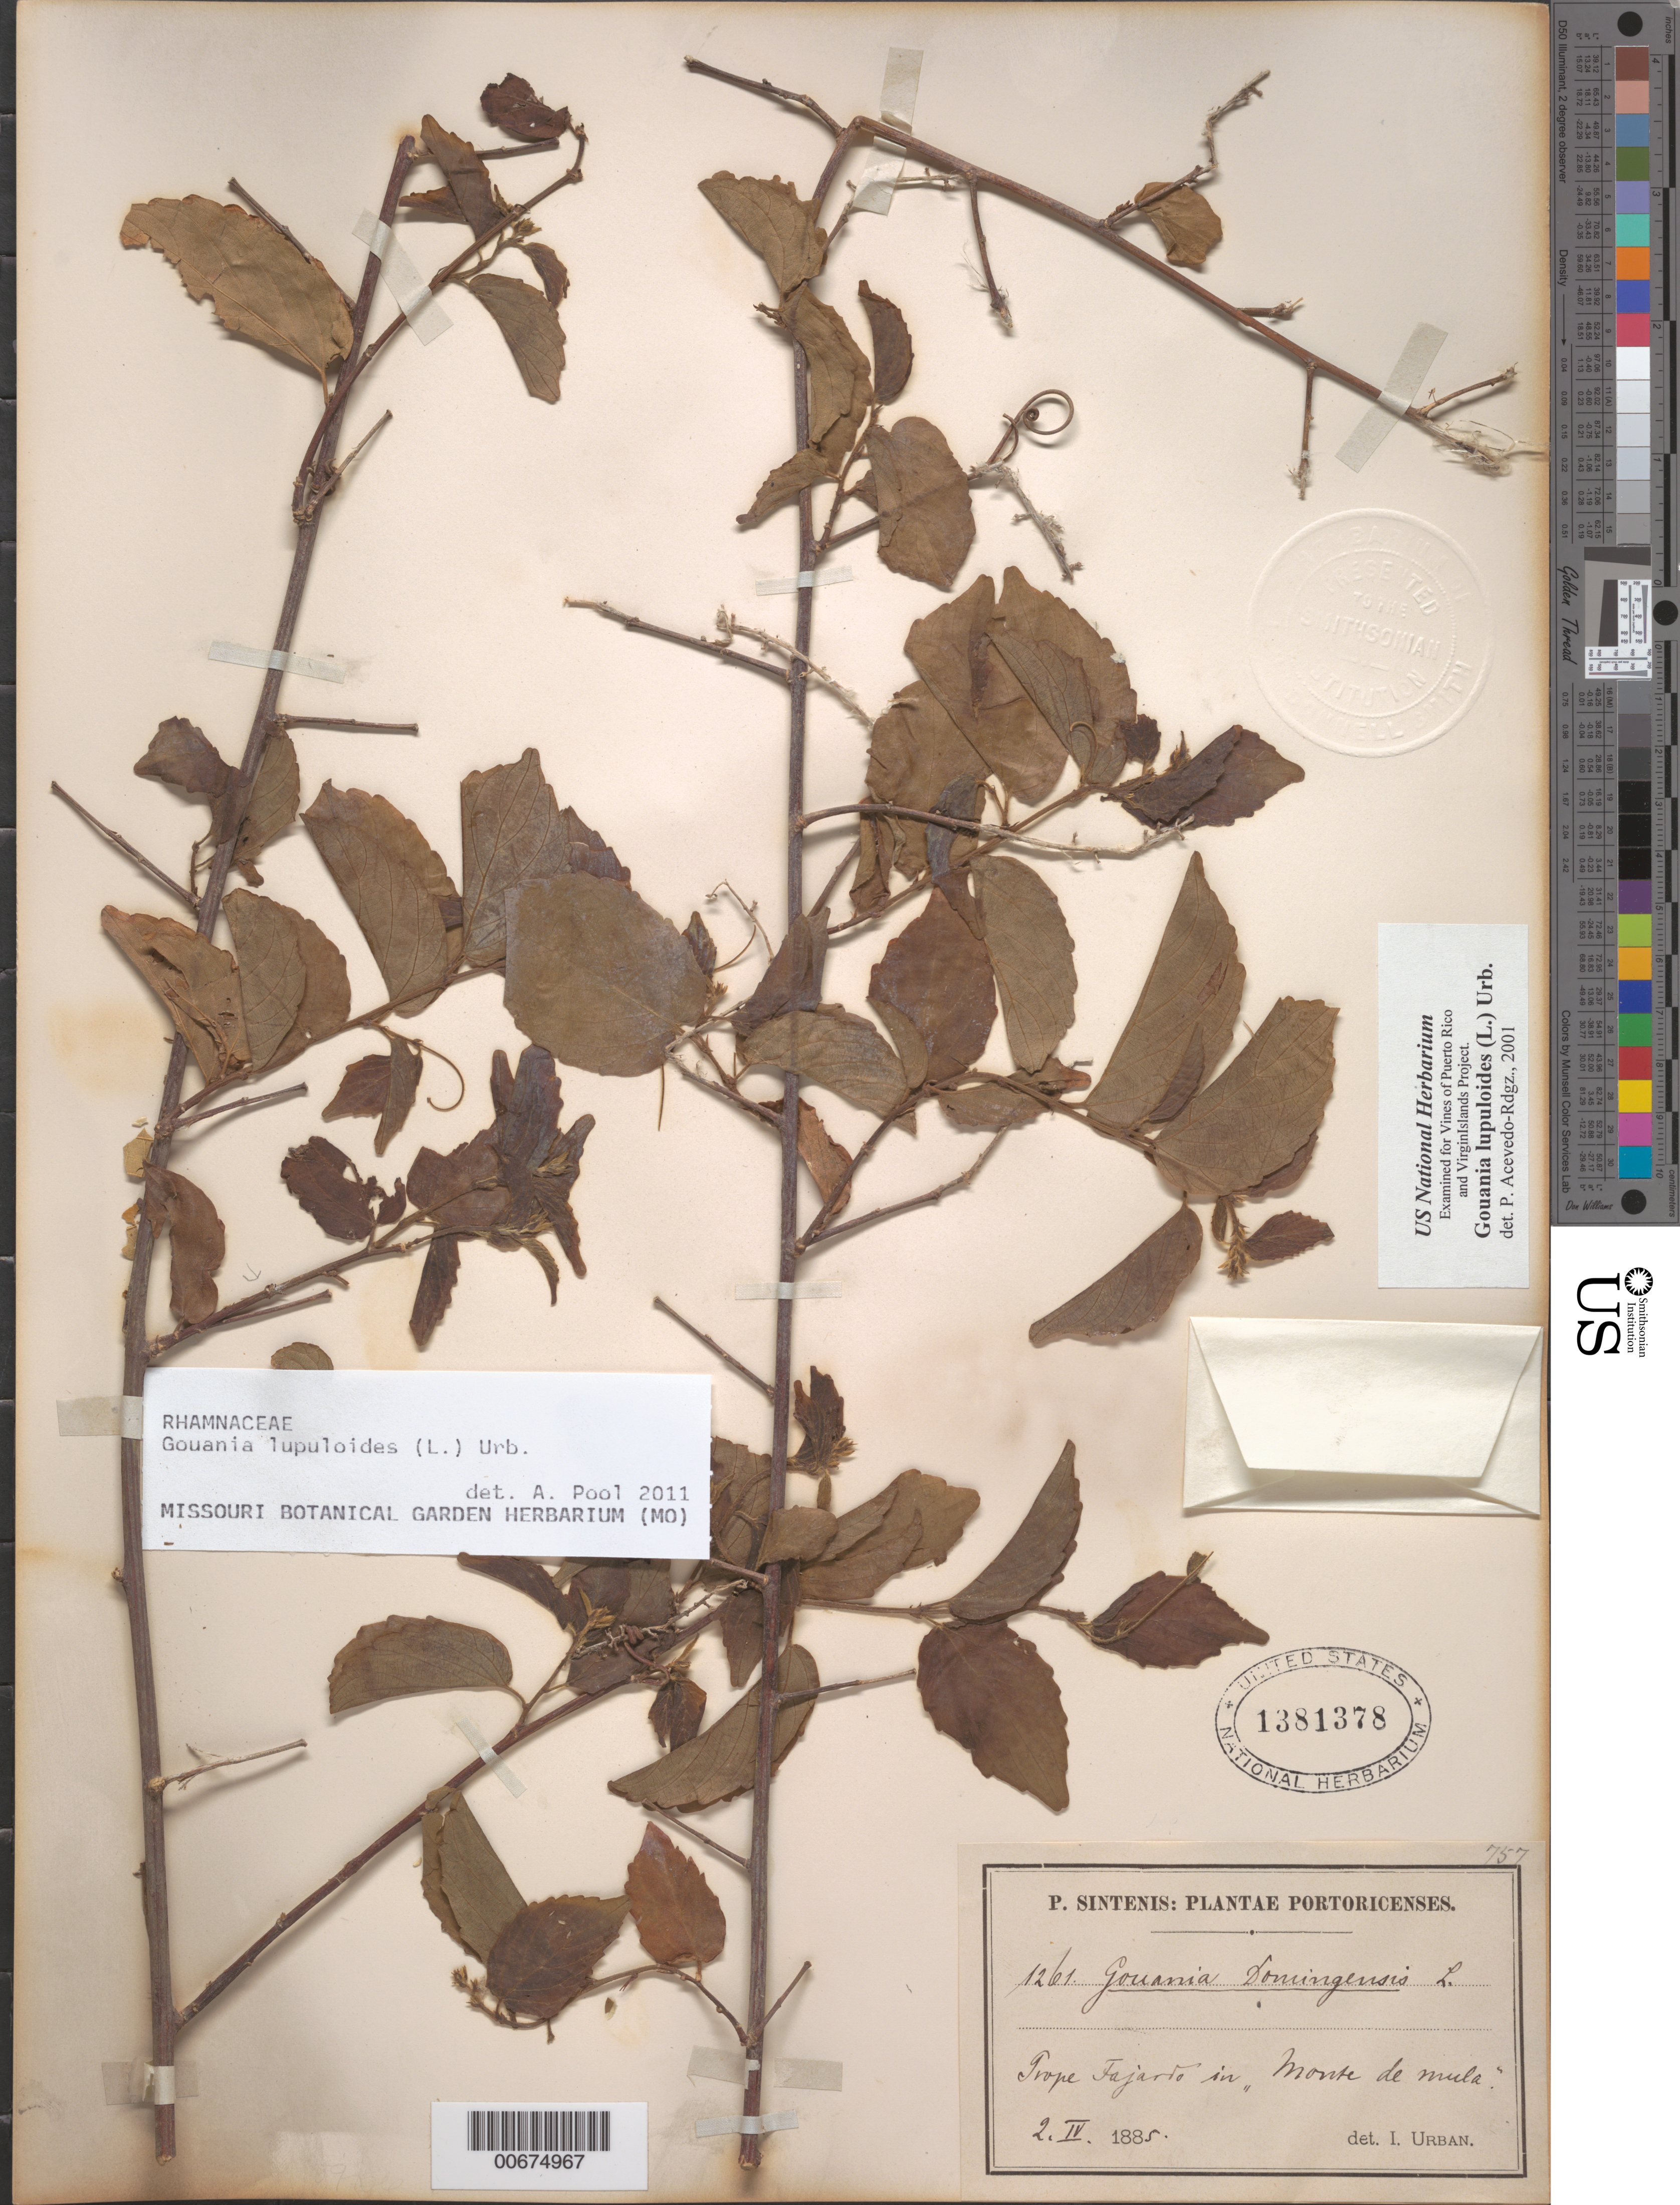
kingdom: Plantae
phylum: Tracheophyta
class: Magnoliopsida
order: Rosales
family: Rhamnaceae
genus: Gouania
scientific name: Gouania lupuloides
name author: (L.) Urb.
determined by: Pool, A., (MO), Missouri Botanical Garden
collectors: P. Sintenis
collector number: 1261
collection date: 1885-04-02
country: Puerto Rico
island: Greater Antilles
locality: Prope Fajardo. In "Monte de Mula".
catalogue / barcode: US 1381378